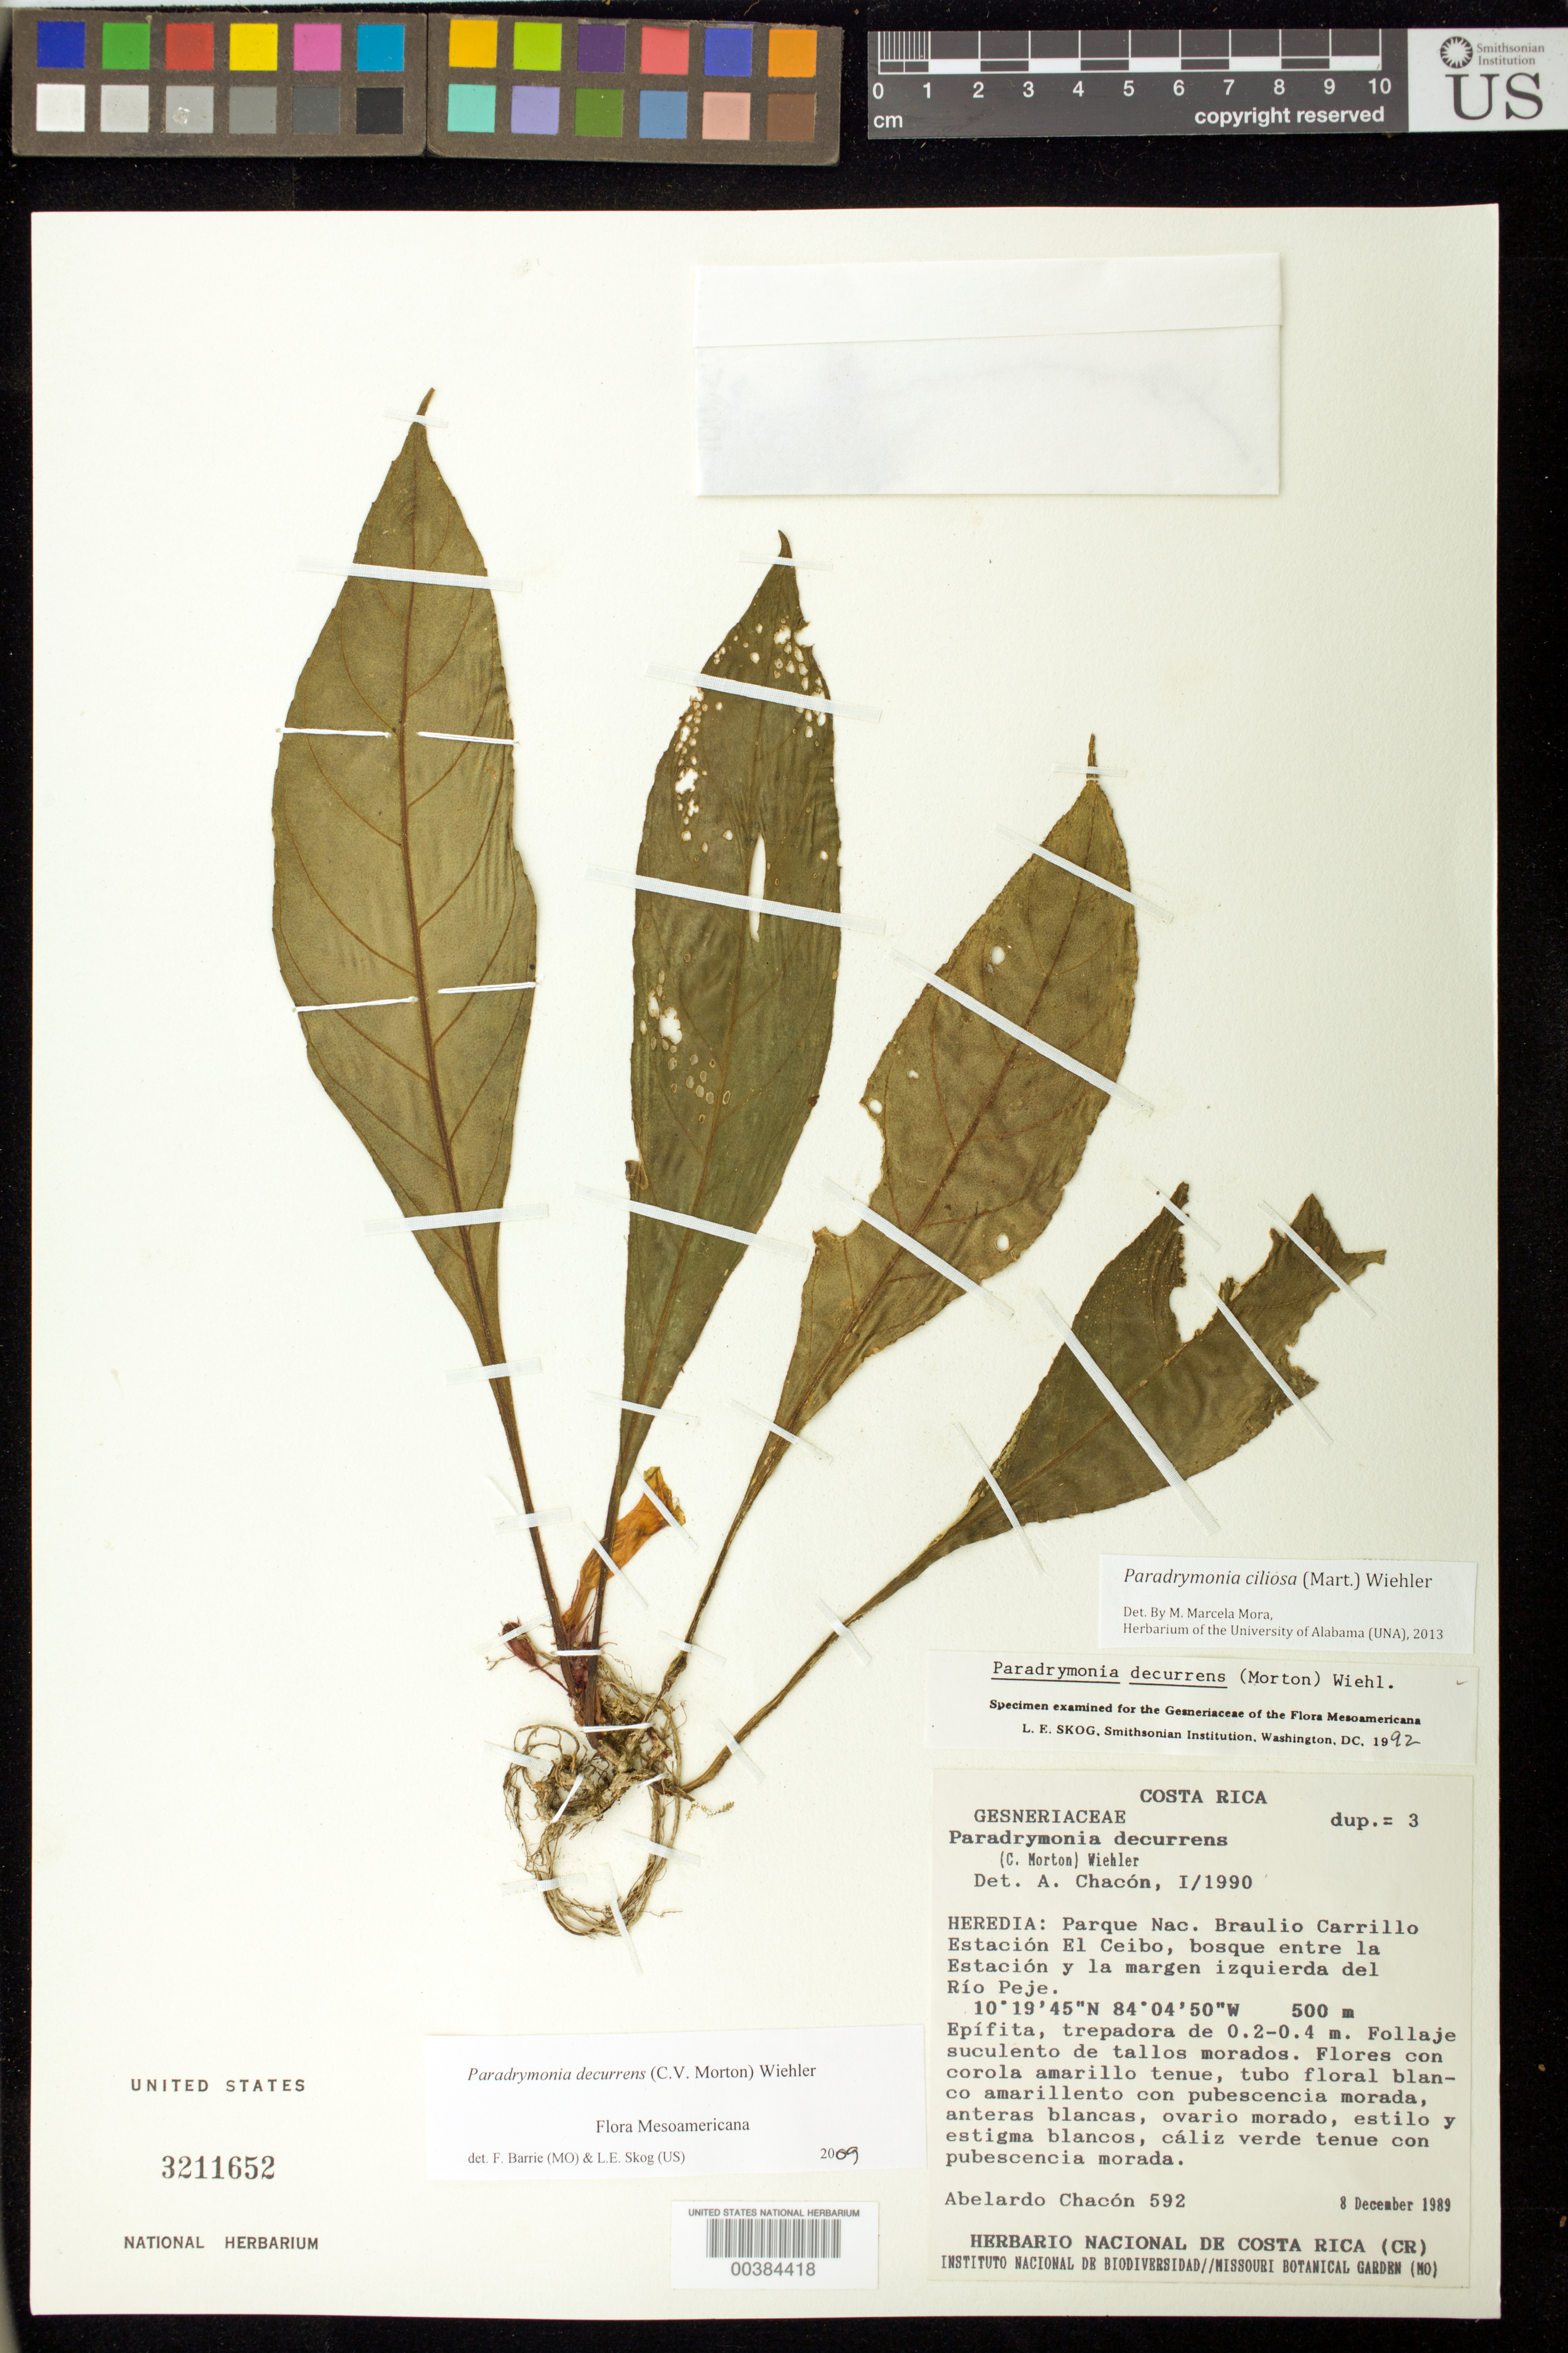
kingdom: Plantae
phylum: Tracheophyta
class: Magnoliopsida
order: Lamiales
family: Gesneriaceae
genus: Paradrymonia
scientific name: Paradrymonia ciliosa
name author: (Mart.) Wiehler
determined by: Mora, M. Marcela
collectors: A. Chacón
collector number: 592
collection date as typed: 08 Dec 1989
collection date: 1989-12-08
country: Costa Rica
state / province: Heredia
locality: Braulio Carrillo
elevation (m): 500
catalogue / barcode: US 3211652